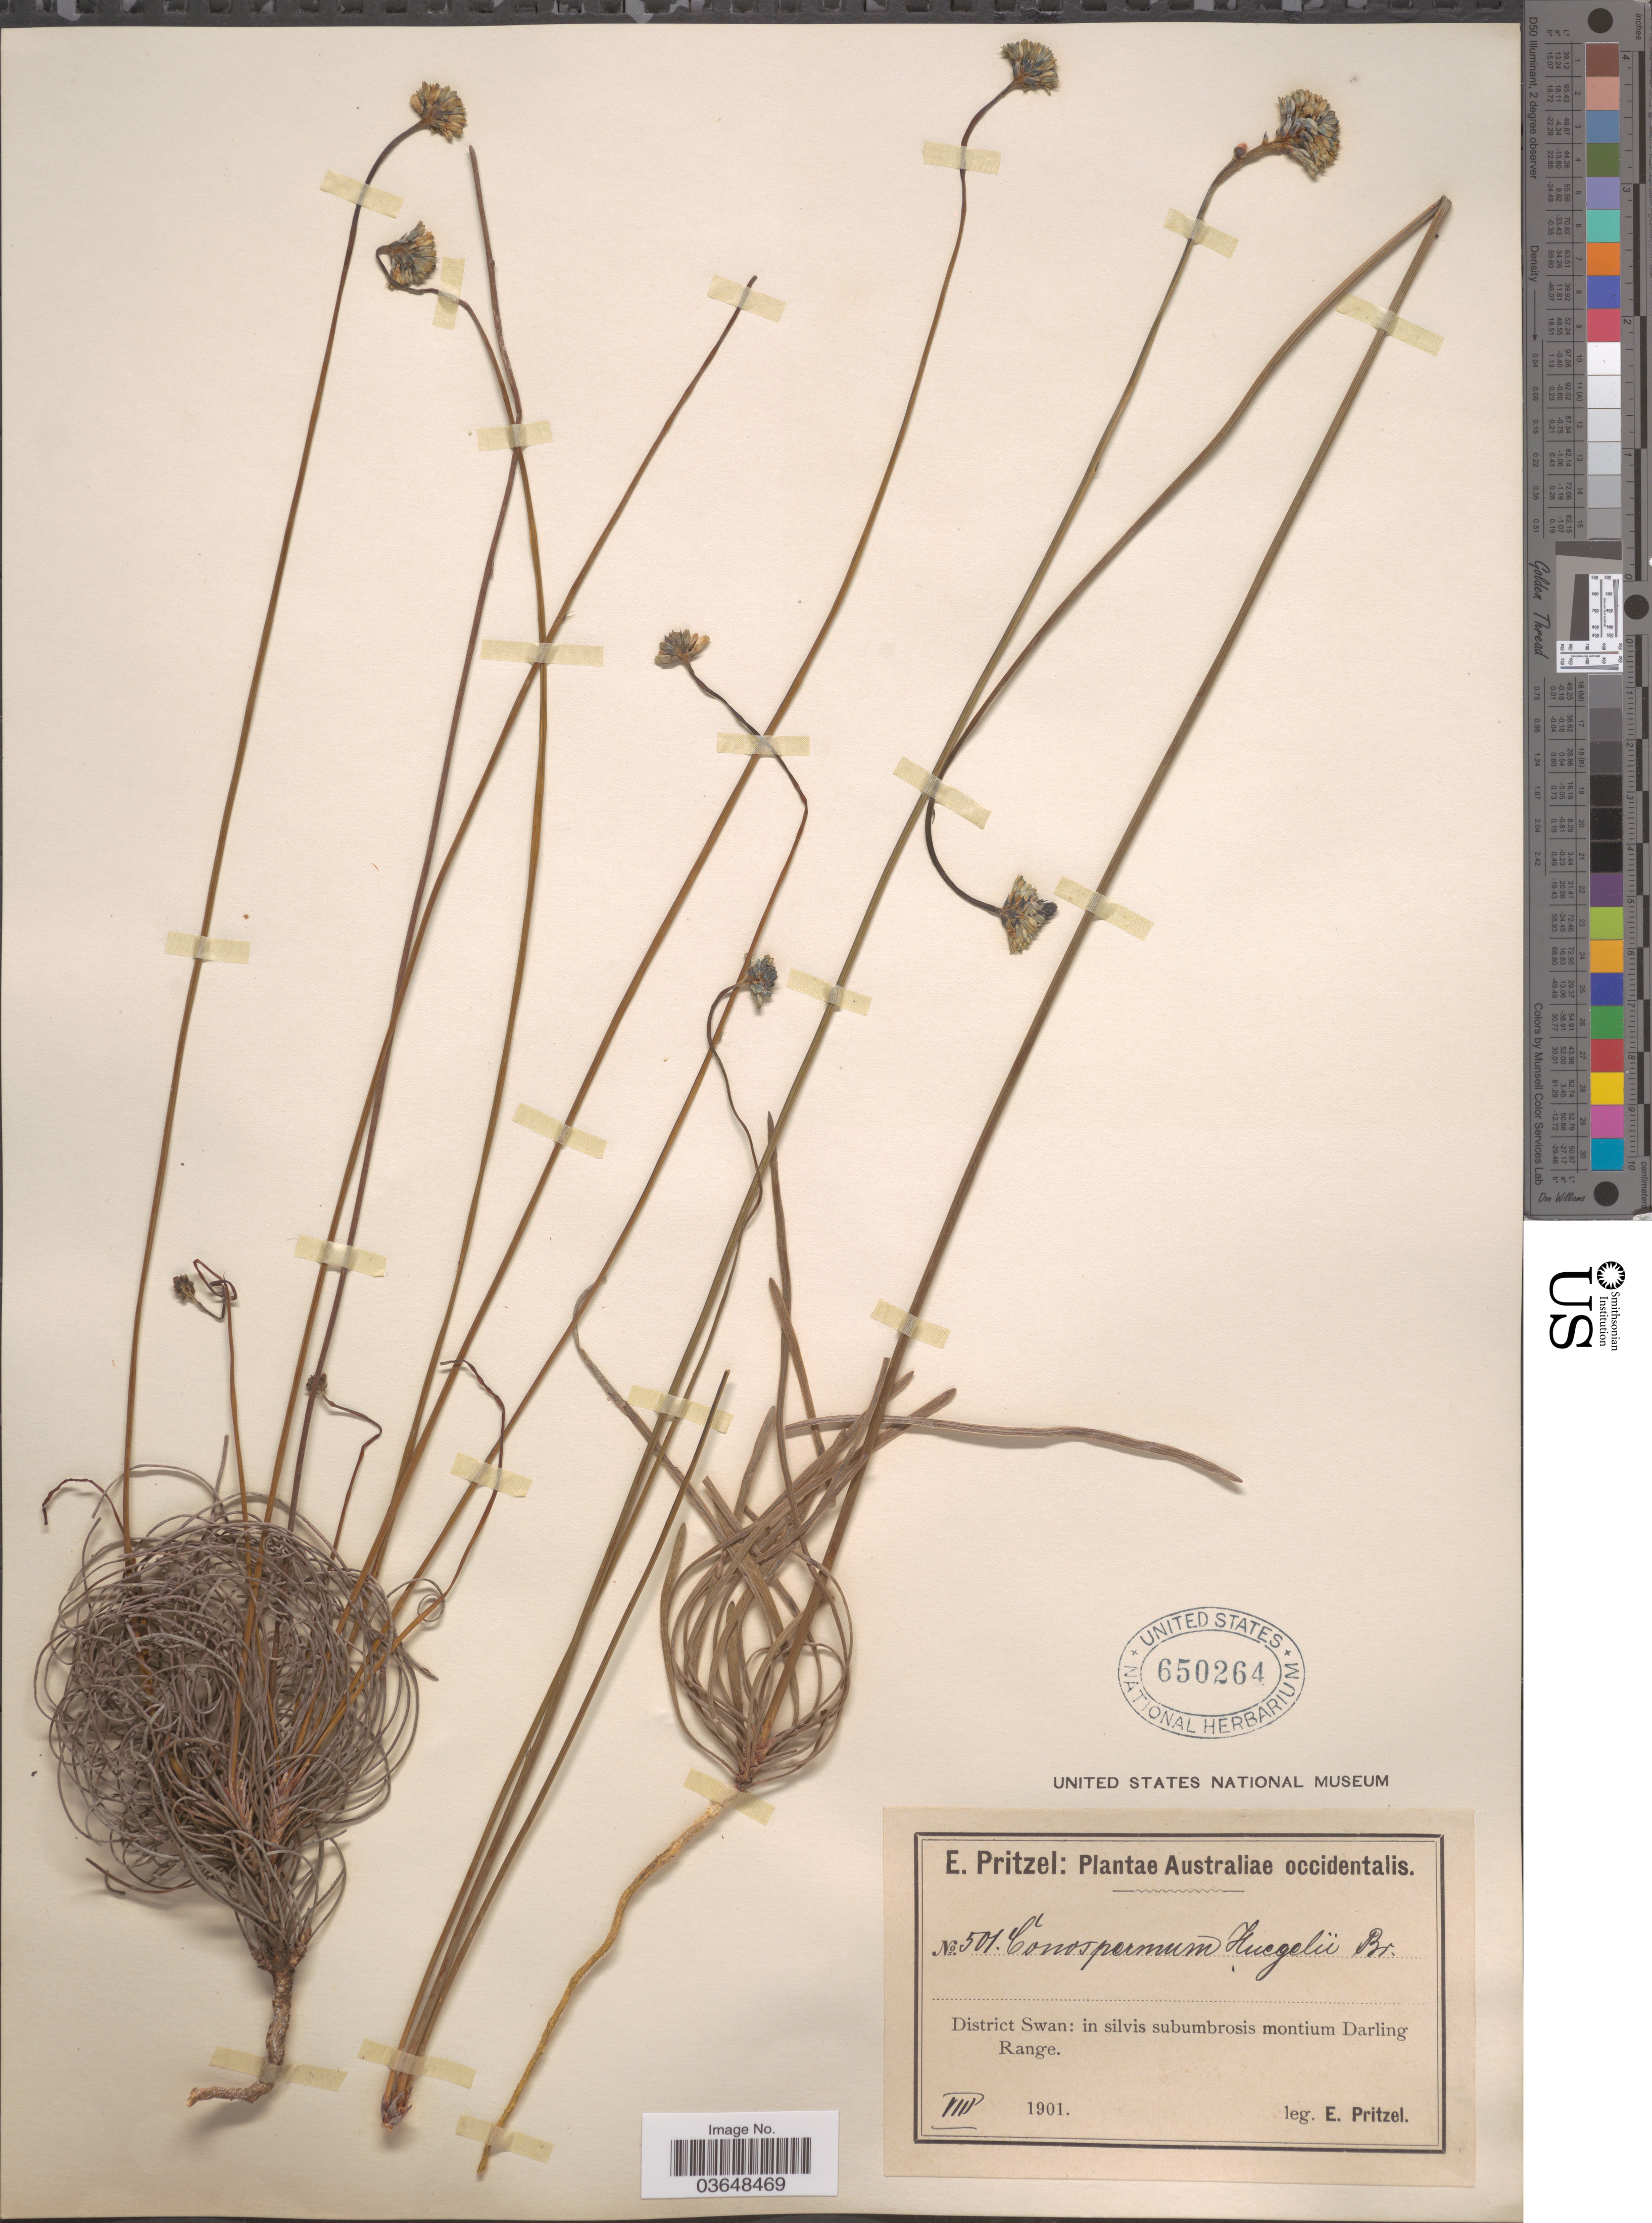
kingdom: Plantae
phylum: Tracheophyta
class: Magnoliopsida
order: Proteales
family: Proteaceae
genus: Conospermum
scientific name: Conospermum huegelii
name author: Endl.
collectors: E. G. Pritzel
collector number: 501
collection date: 1901-08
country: Australia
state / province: Western Australia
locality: Australiæ occidentalis. District Swan: in silvis subumbrosis montium Darling Range.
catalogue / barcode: US 650264